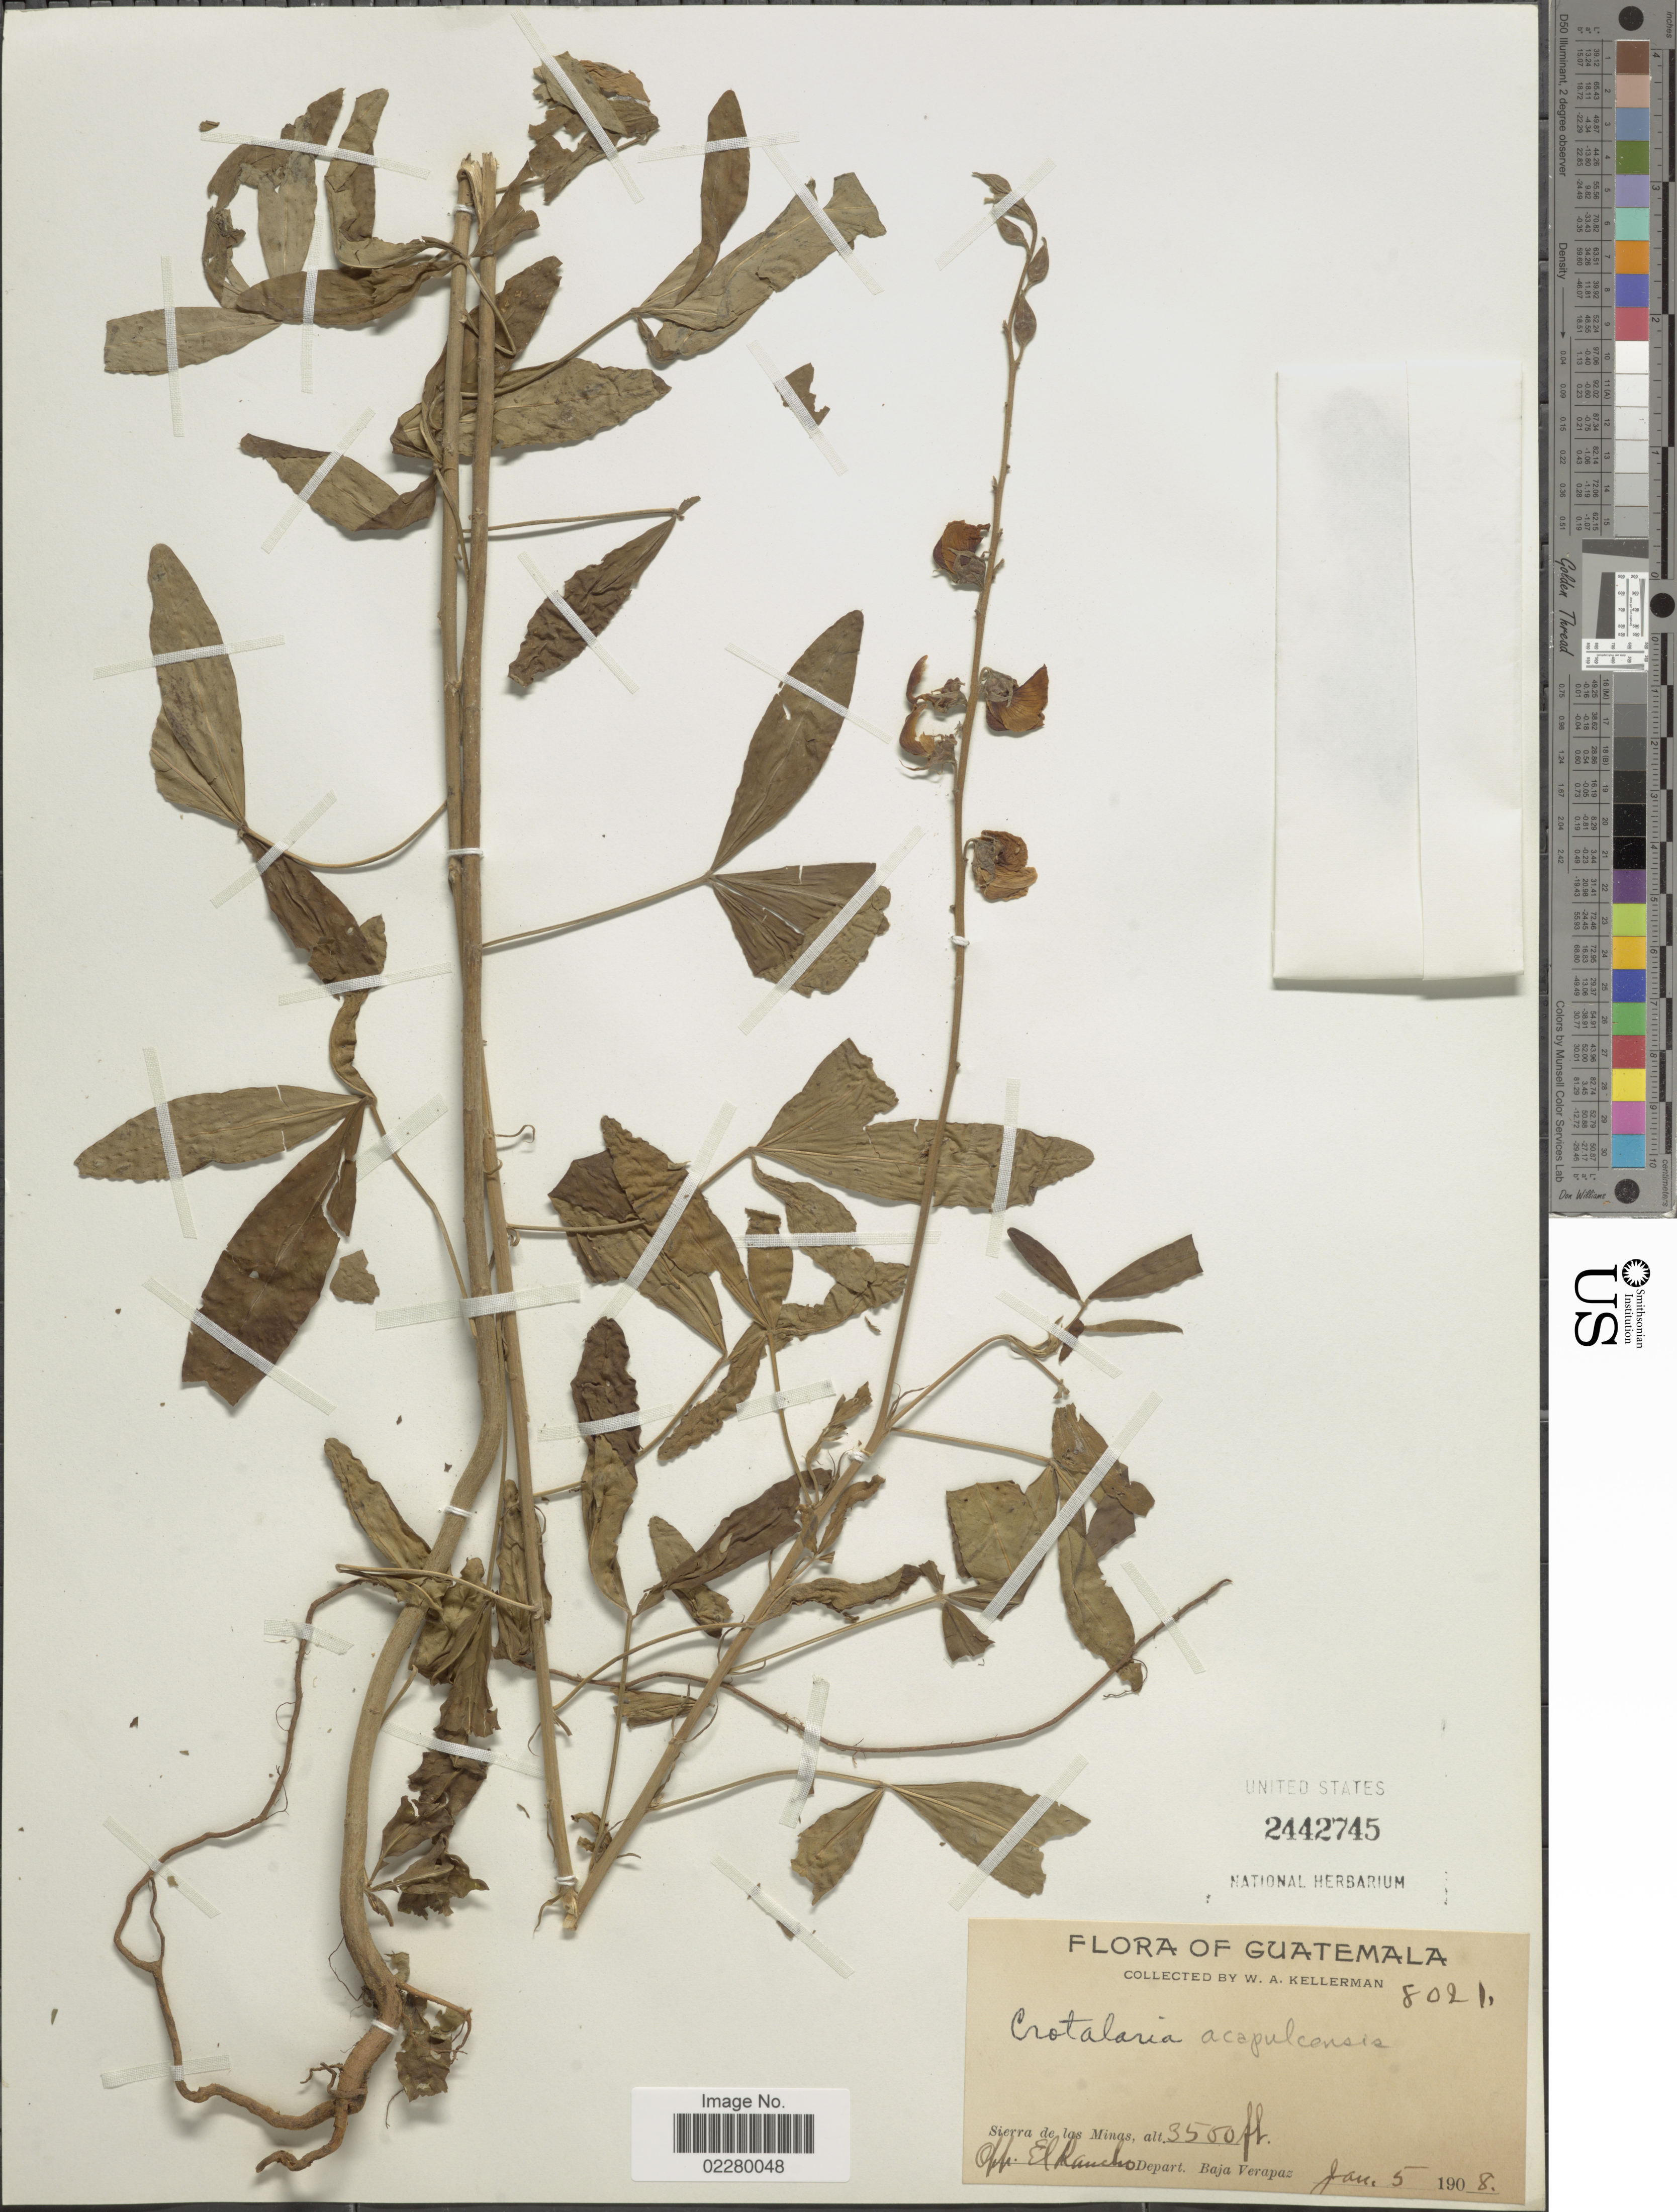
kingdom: Plantae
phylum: Tracheophyta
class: Magnoliopsida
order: Fabales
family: Fabaceae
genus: Crotalaria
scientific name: Crotalaria acapulcensis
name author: Hook. & Arn.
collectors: W. Kellerman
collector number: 8021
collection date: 1908-01-05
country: Guatemala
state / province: Baja Verapaz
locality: Sierra de las Minas. Opp. El Rancho, Depart. Baja Verapaz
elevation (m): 1067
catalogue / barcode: US 2442745